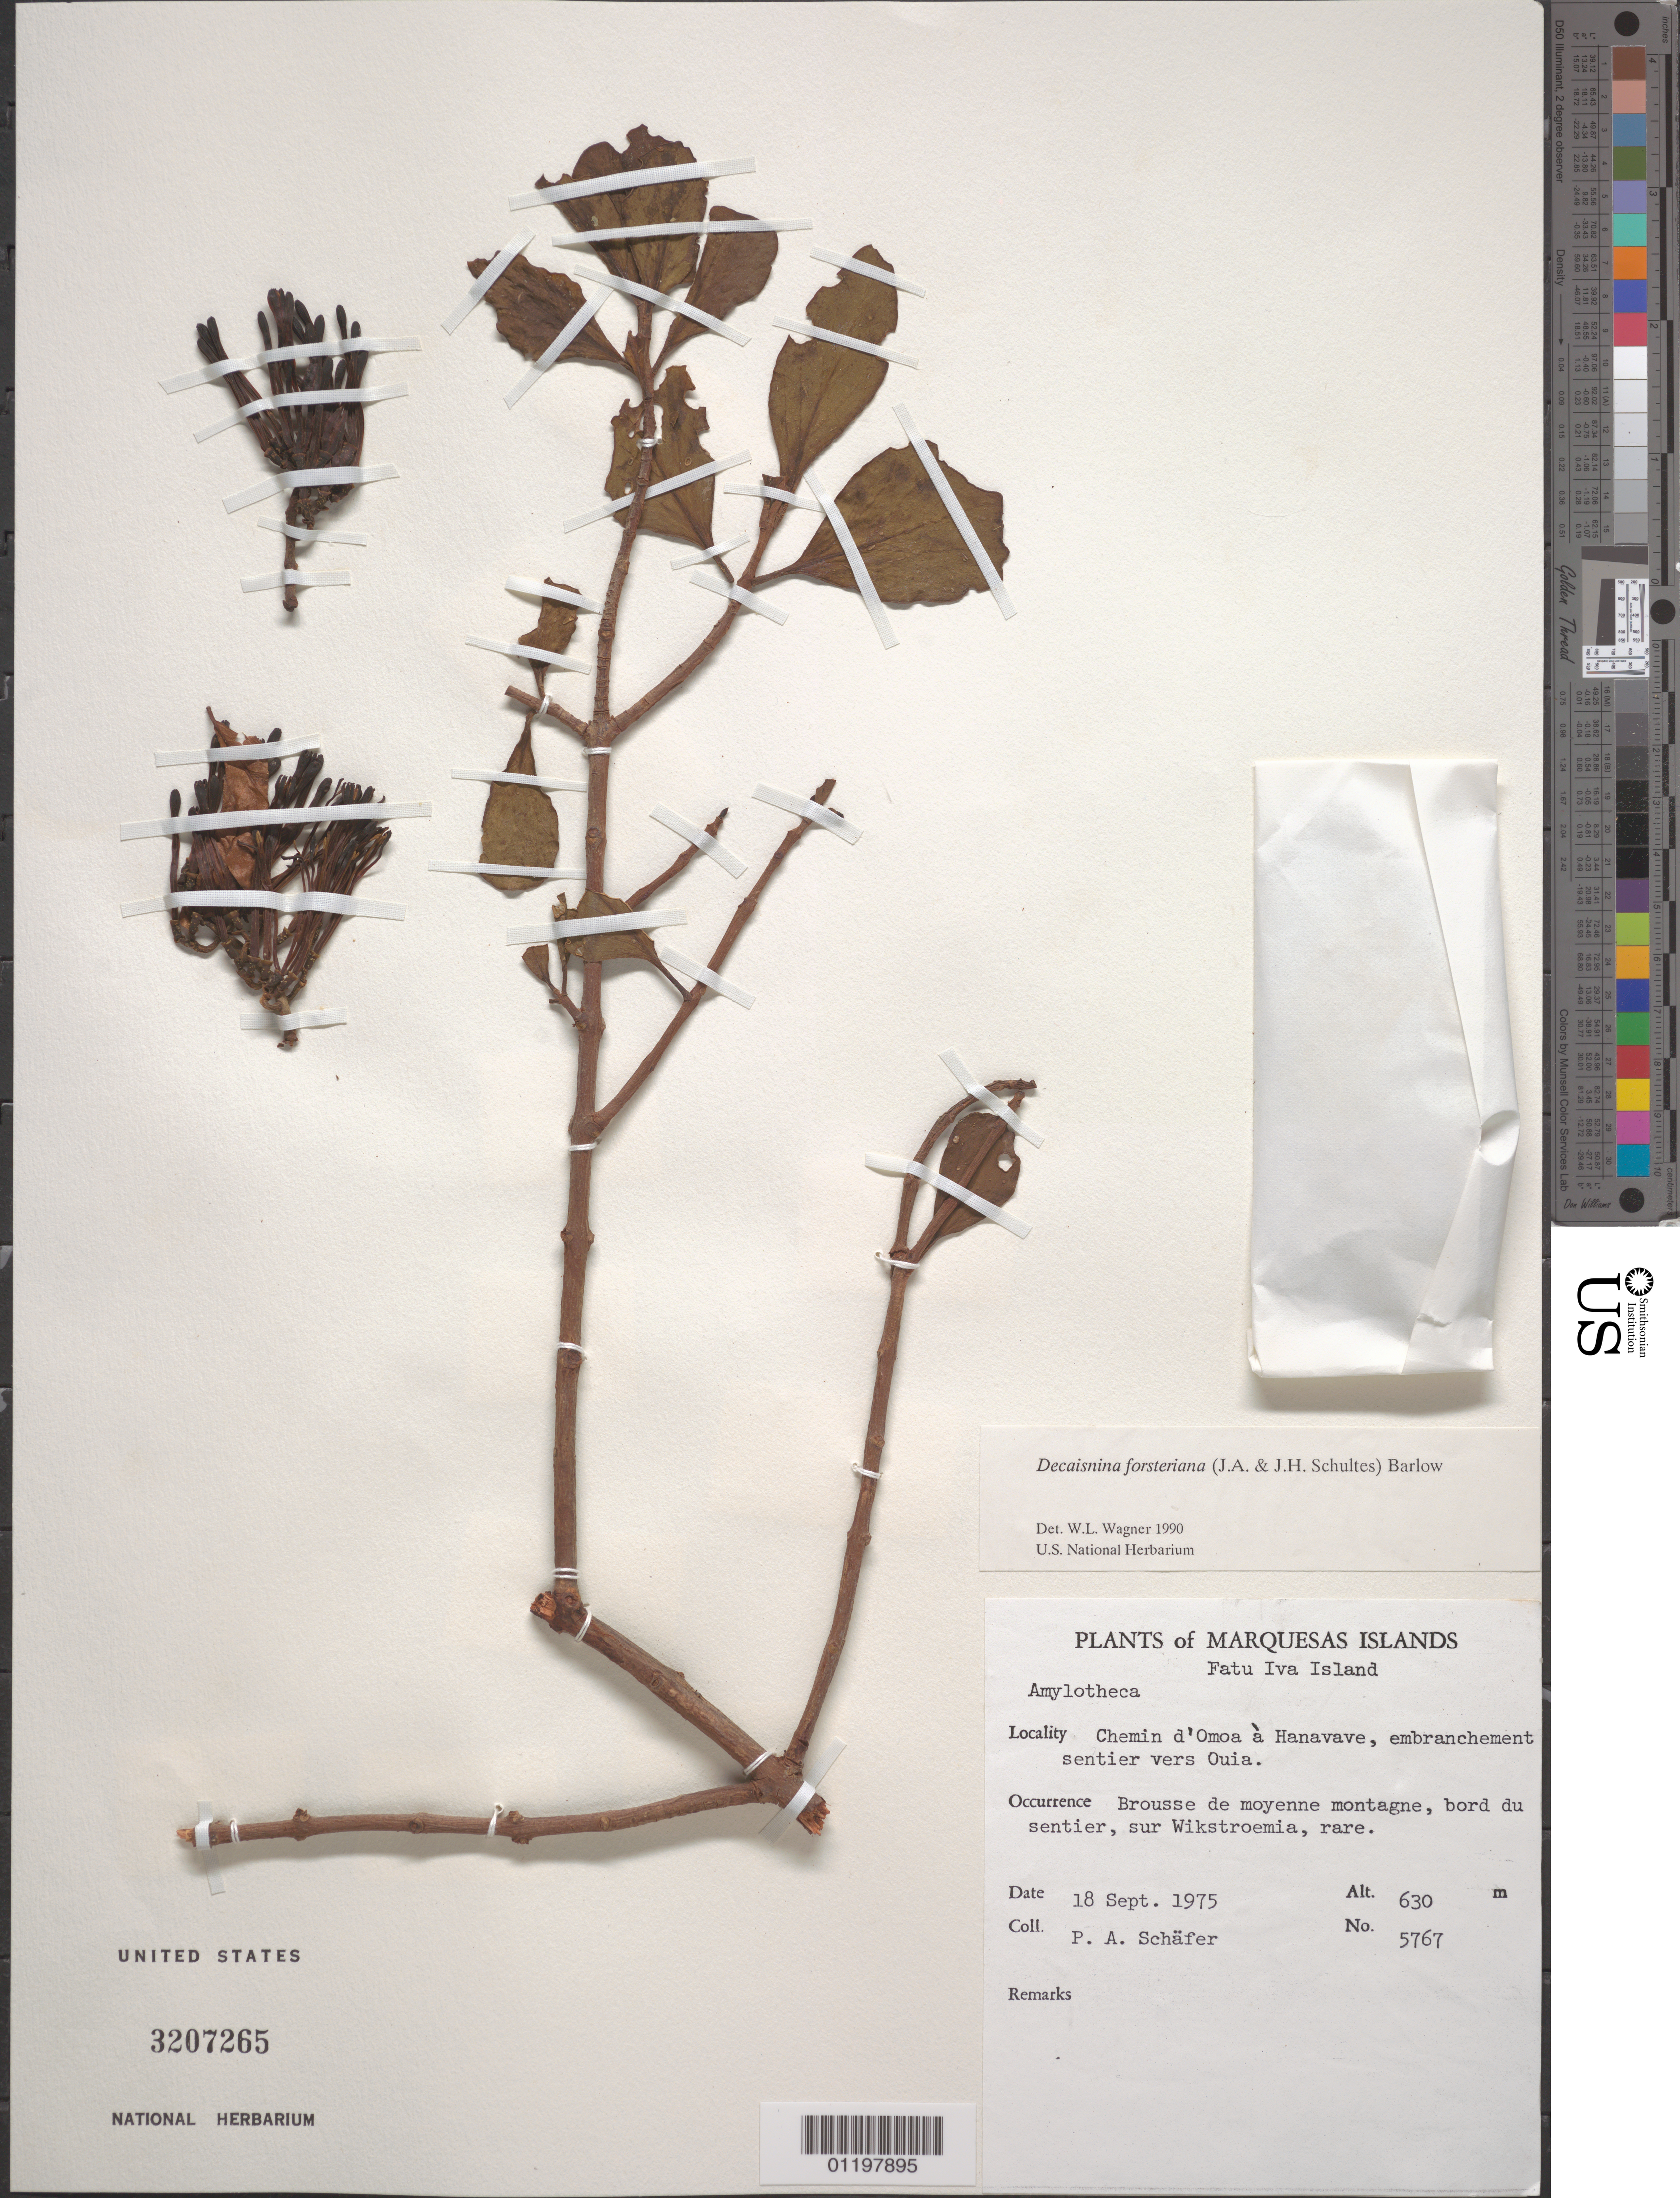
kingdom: Plantae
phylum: Tracheophyta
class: Magnoliopsida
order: Santalales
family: Loranthaceae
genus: Decaisnina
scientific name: Decaisnina forsteriana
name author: (Schult. & Schult. f.) Barlow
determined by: Wagner, W. L., (BOT), Smithsonian Institution - National Museum of Natural History (UNITED STATES)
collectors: P. A. Schäfer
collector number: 5767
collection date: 1975-09-18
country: French Polynesia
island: Fatu Hiva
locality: Chemin d'Omo'a à Hanavave, embranchement sentier vers Ouia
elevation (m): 630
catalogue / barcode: US 3207265